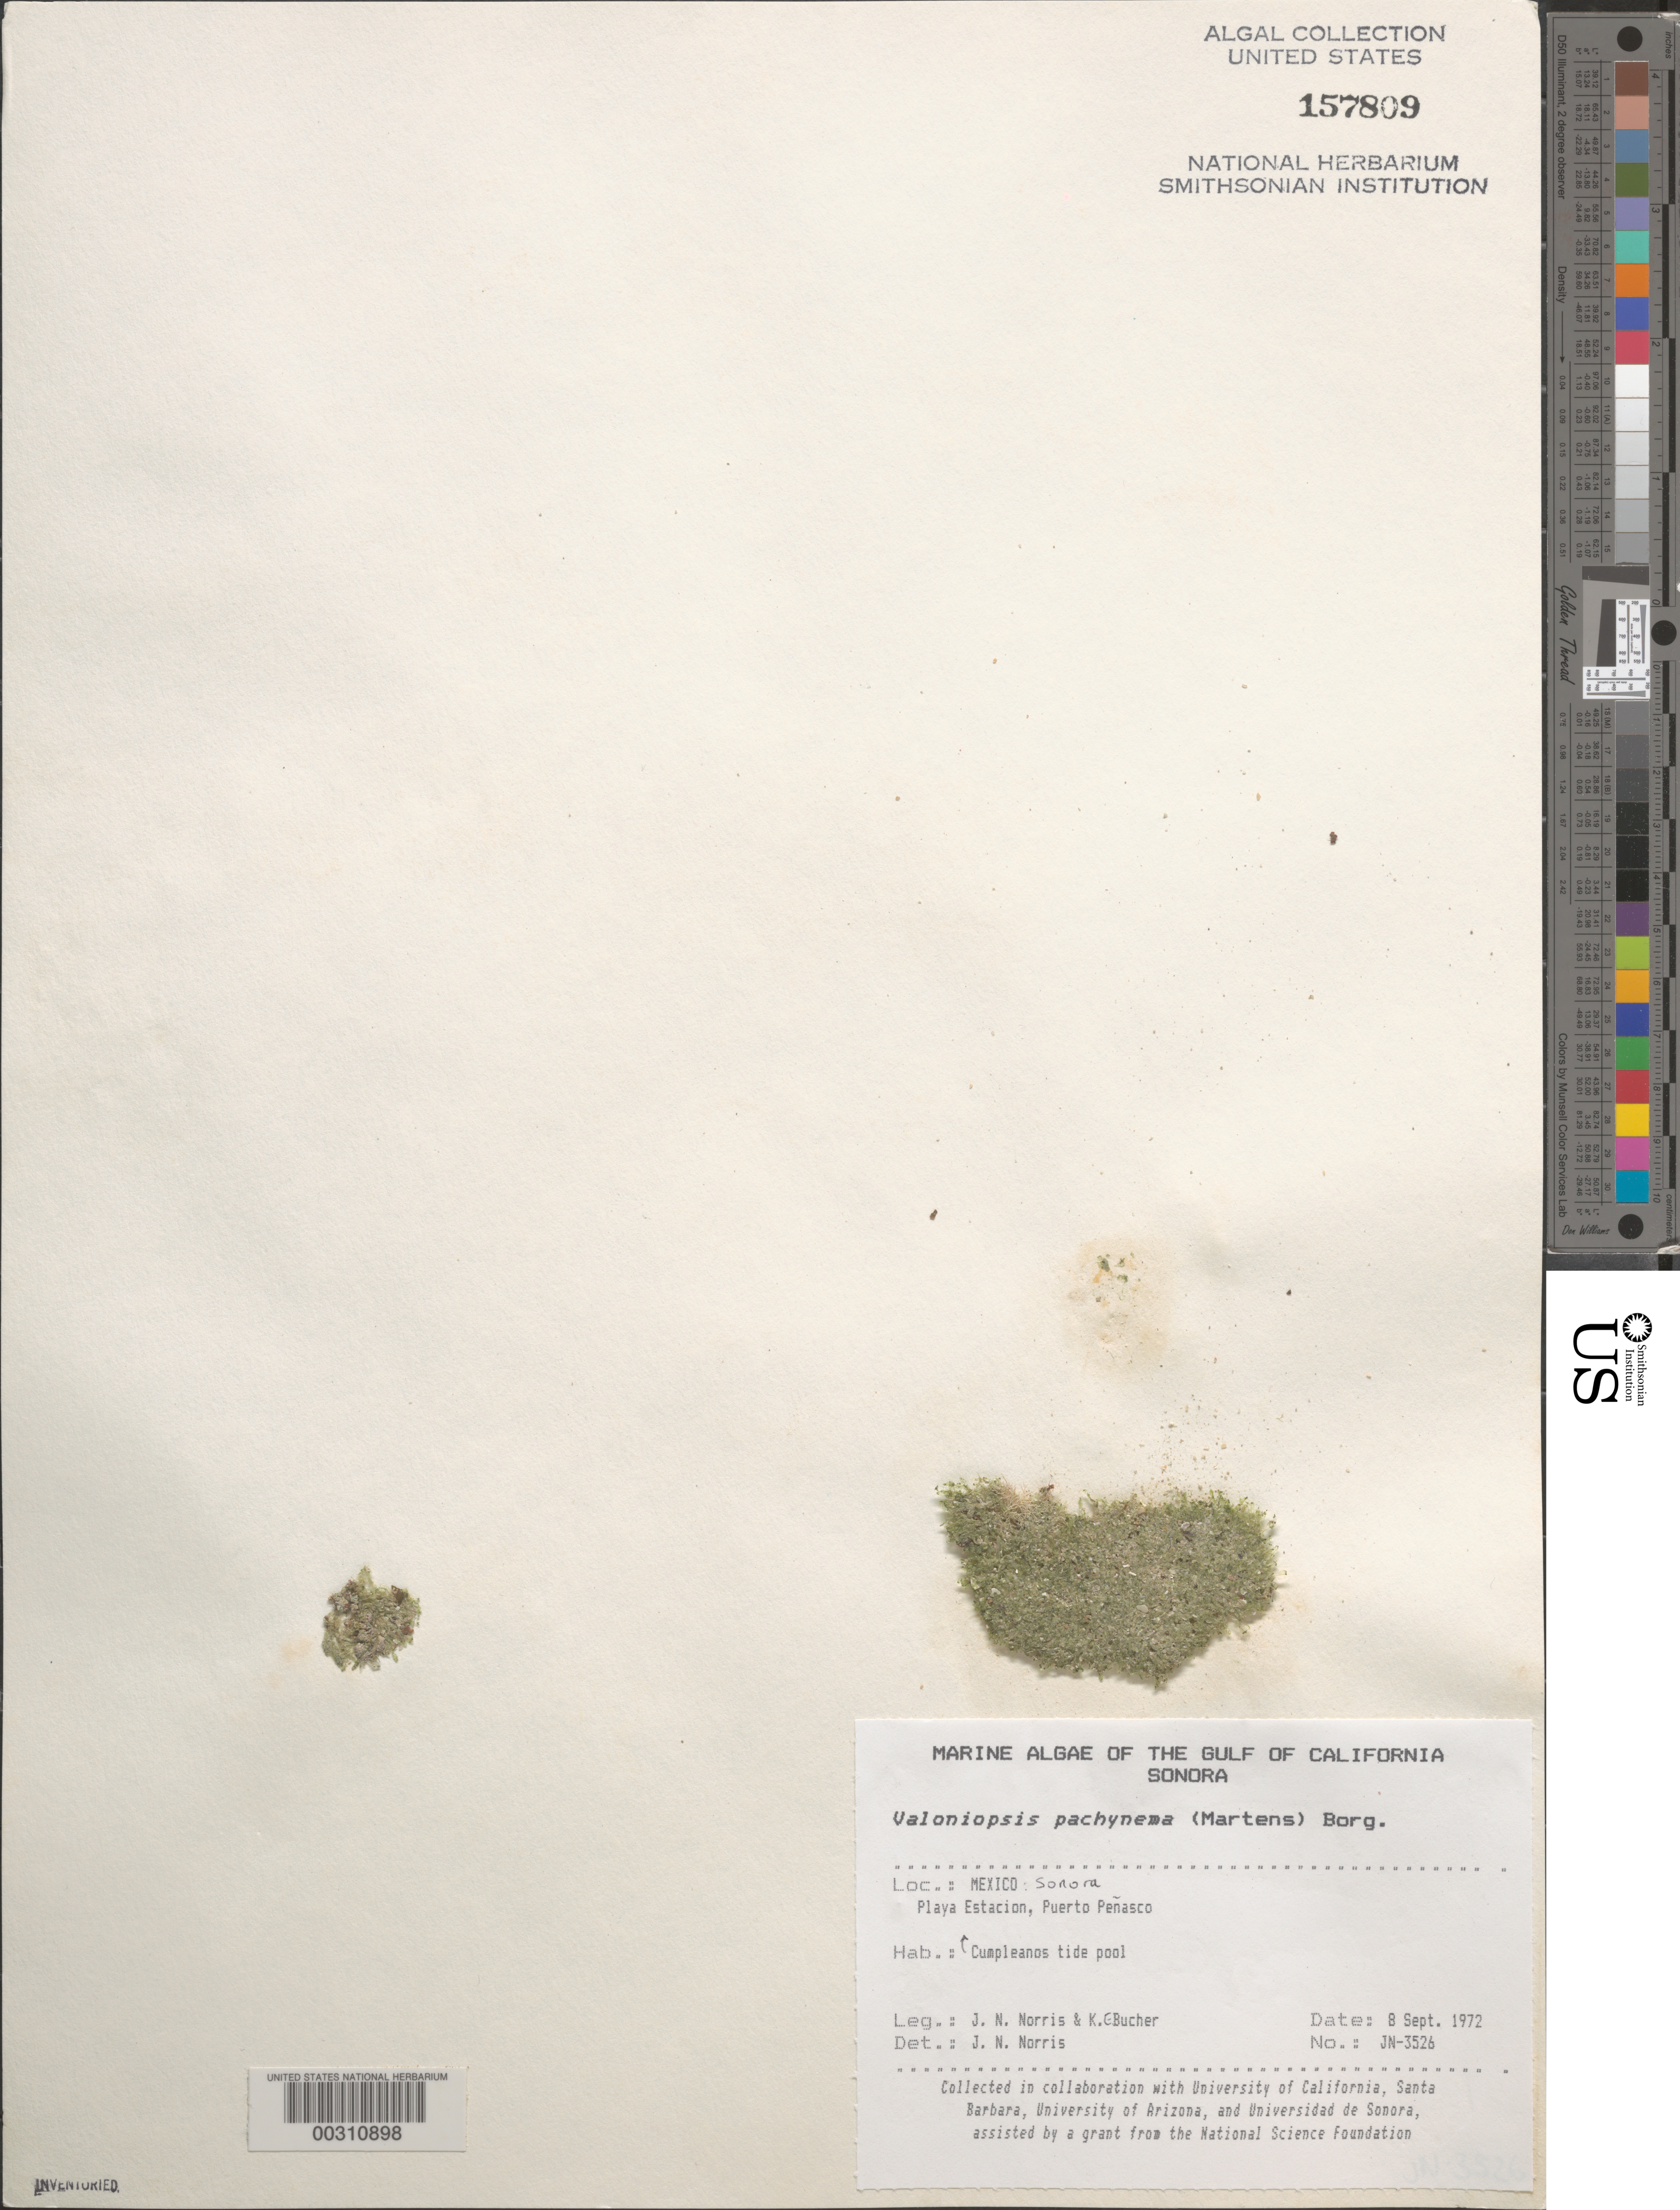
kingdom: Plantae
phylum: Chlorophyta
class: Ulvophyceae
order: Siphonocladales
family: Valoniaceae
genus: Valoniopsis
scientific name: Valoniopsis pachynema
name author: (G. Martens) Børgesen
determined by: Norris, James N.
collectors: J. N. Norris & K. E. Bucher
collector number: JN-3526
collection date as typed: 08 Sep 1972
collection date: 1972-09-08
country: Mexico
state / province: Sonora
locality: Playa Estacion, Puerto Penasco, Cumpleanos tide pool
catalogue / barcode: US 157809